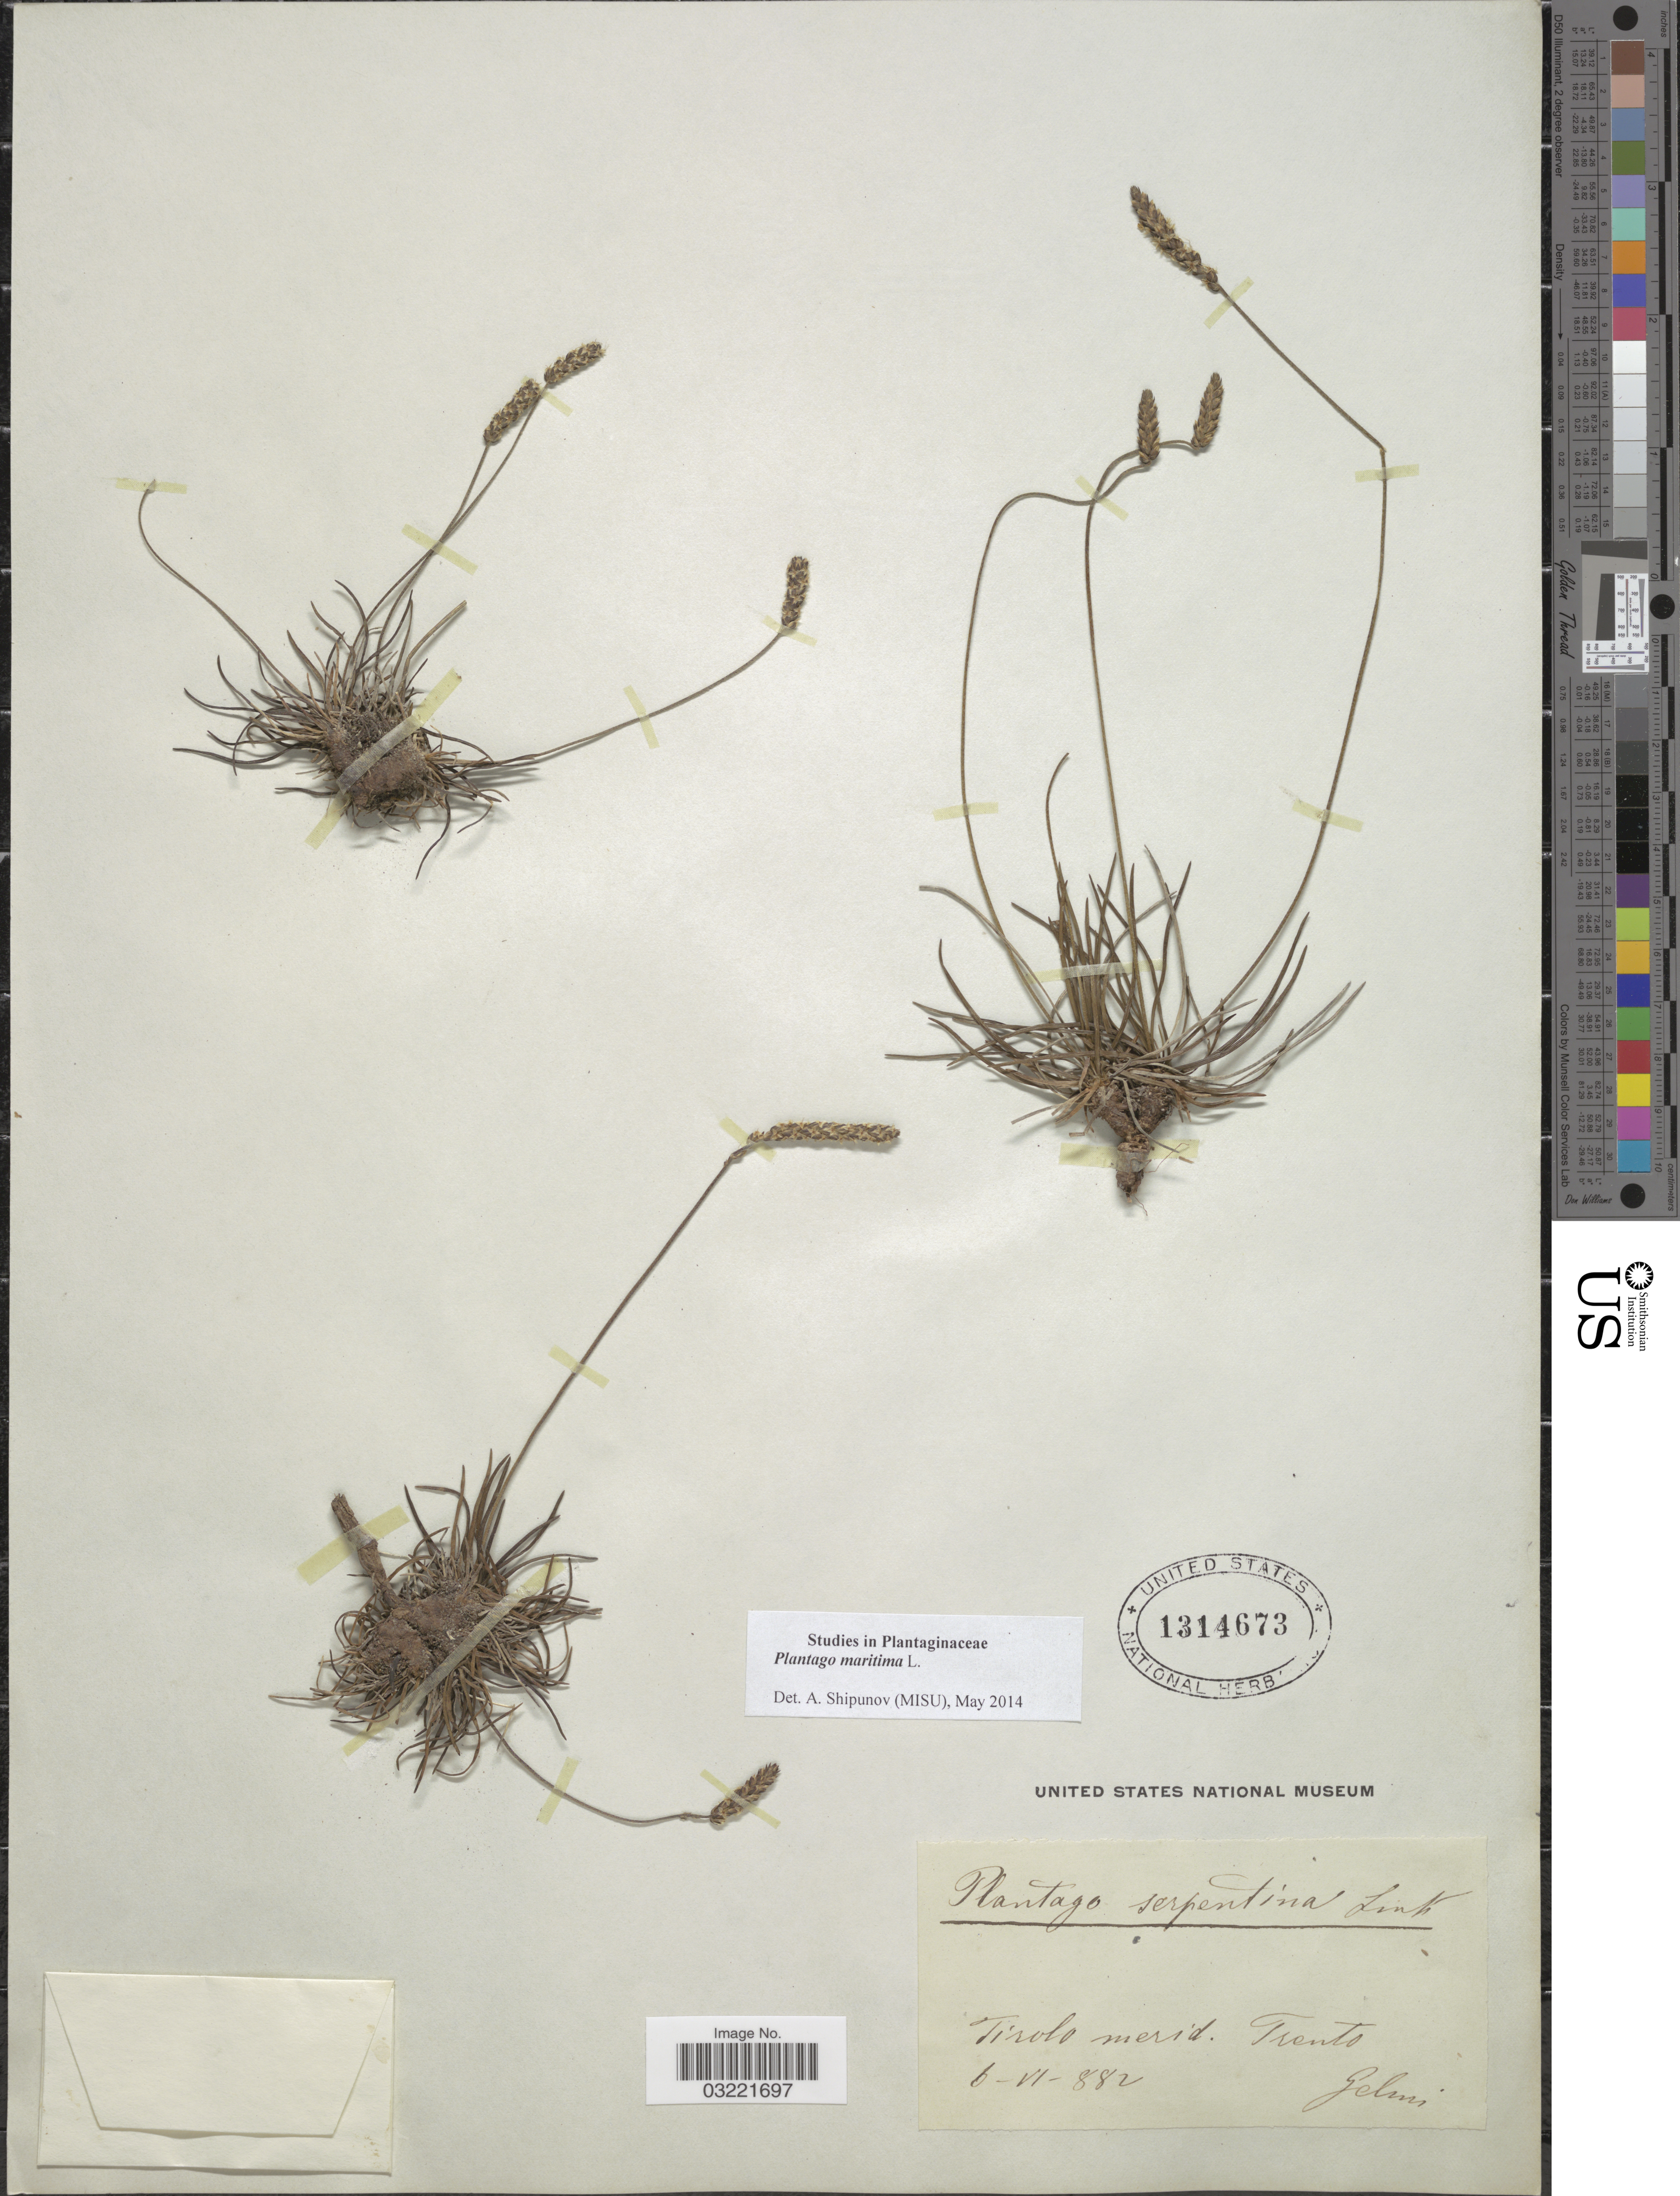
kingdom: Plantae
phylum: Tracheophyta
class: Magnoliopsida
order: Lamiales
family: Plantaginaceae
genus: Plantago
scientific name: Plantago maritima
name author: L.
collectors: -. Gelmi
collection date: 1882-06-06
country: Italy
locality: Tirolo merid. Trento.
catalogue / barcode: US 1314673